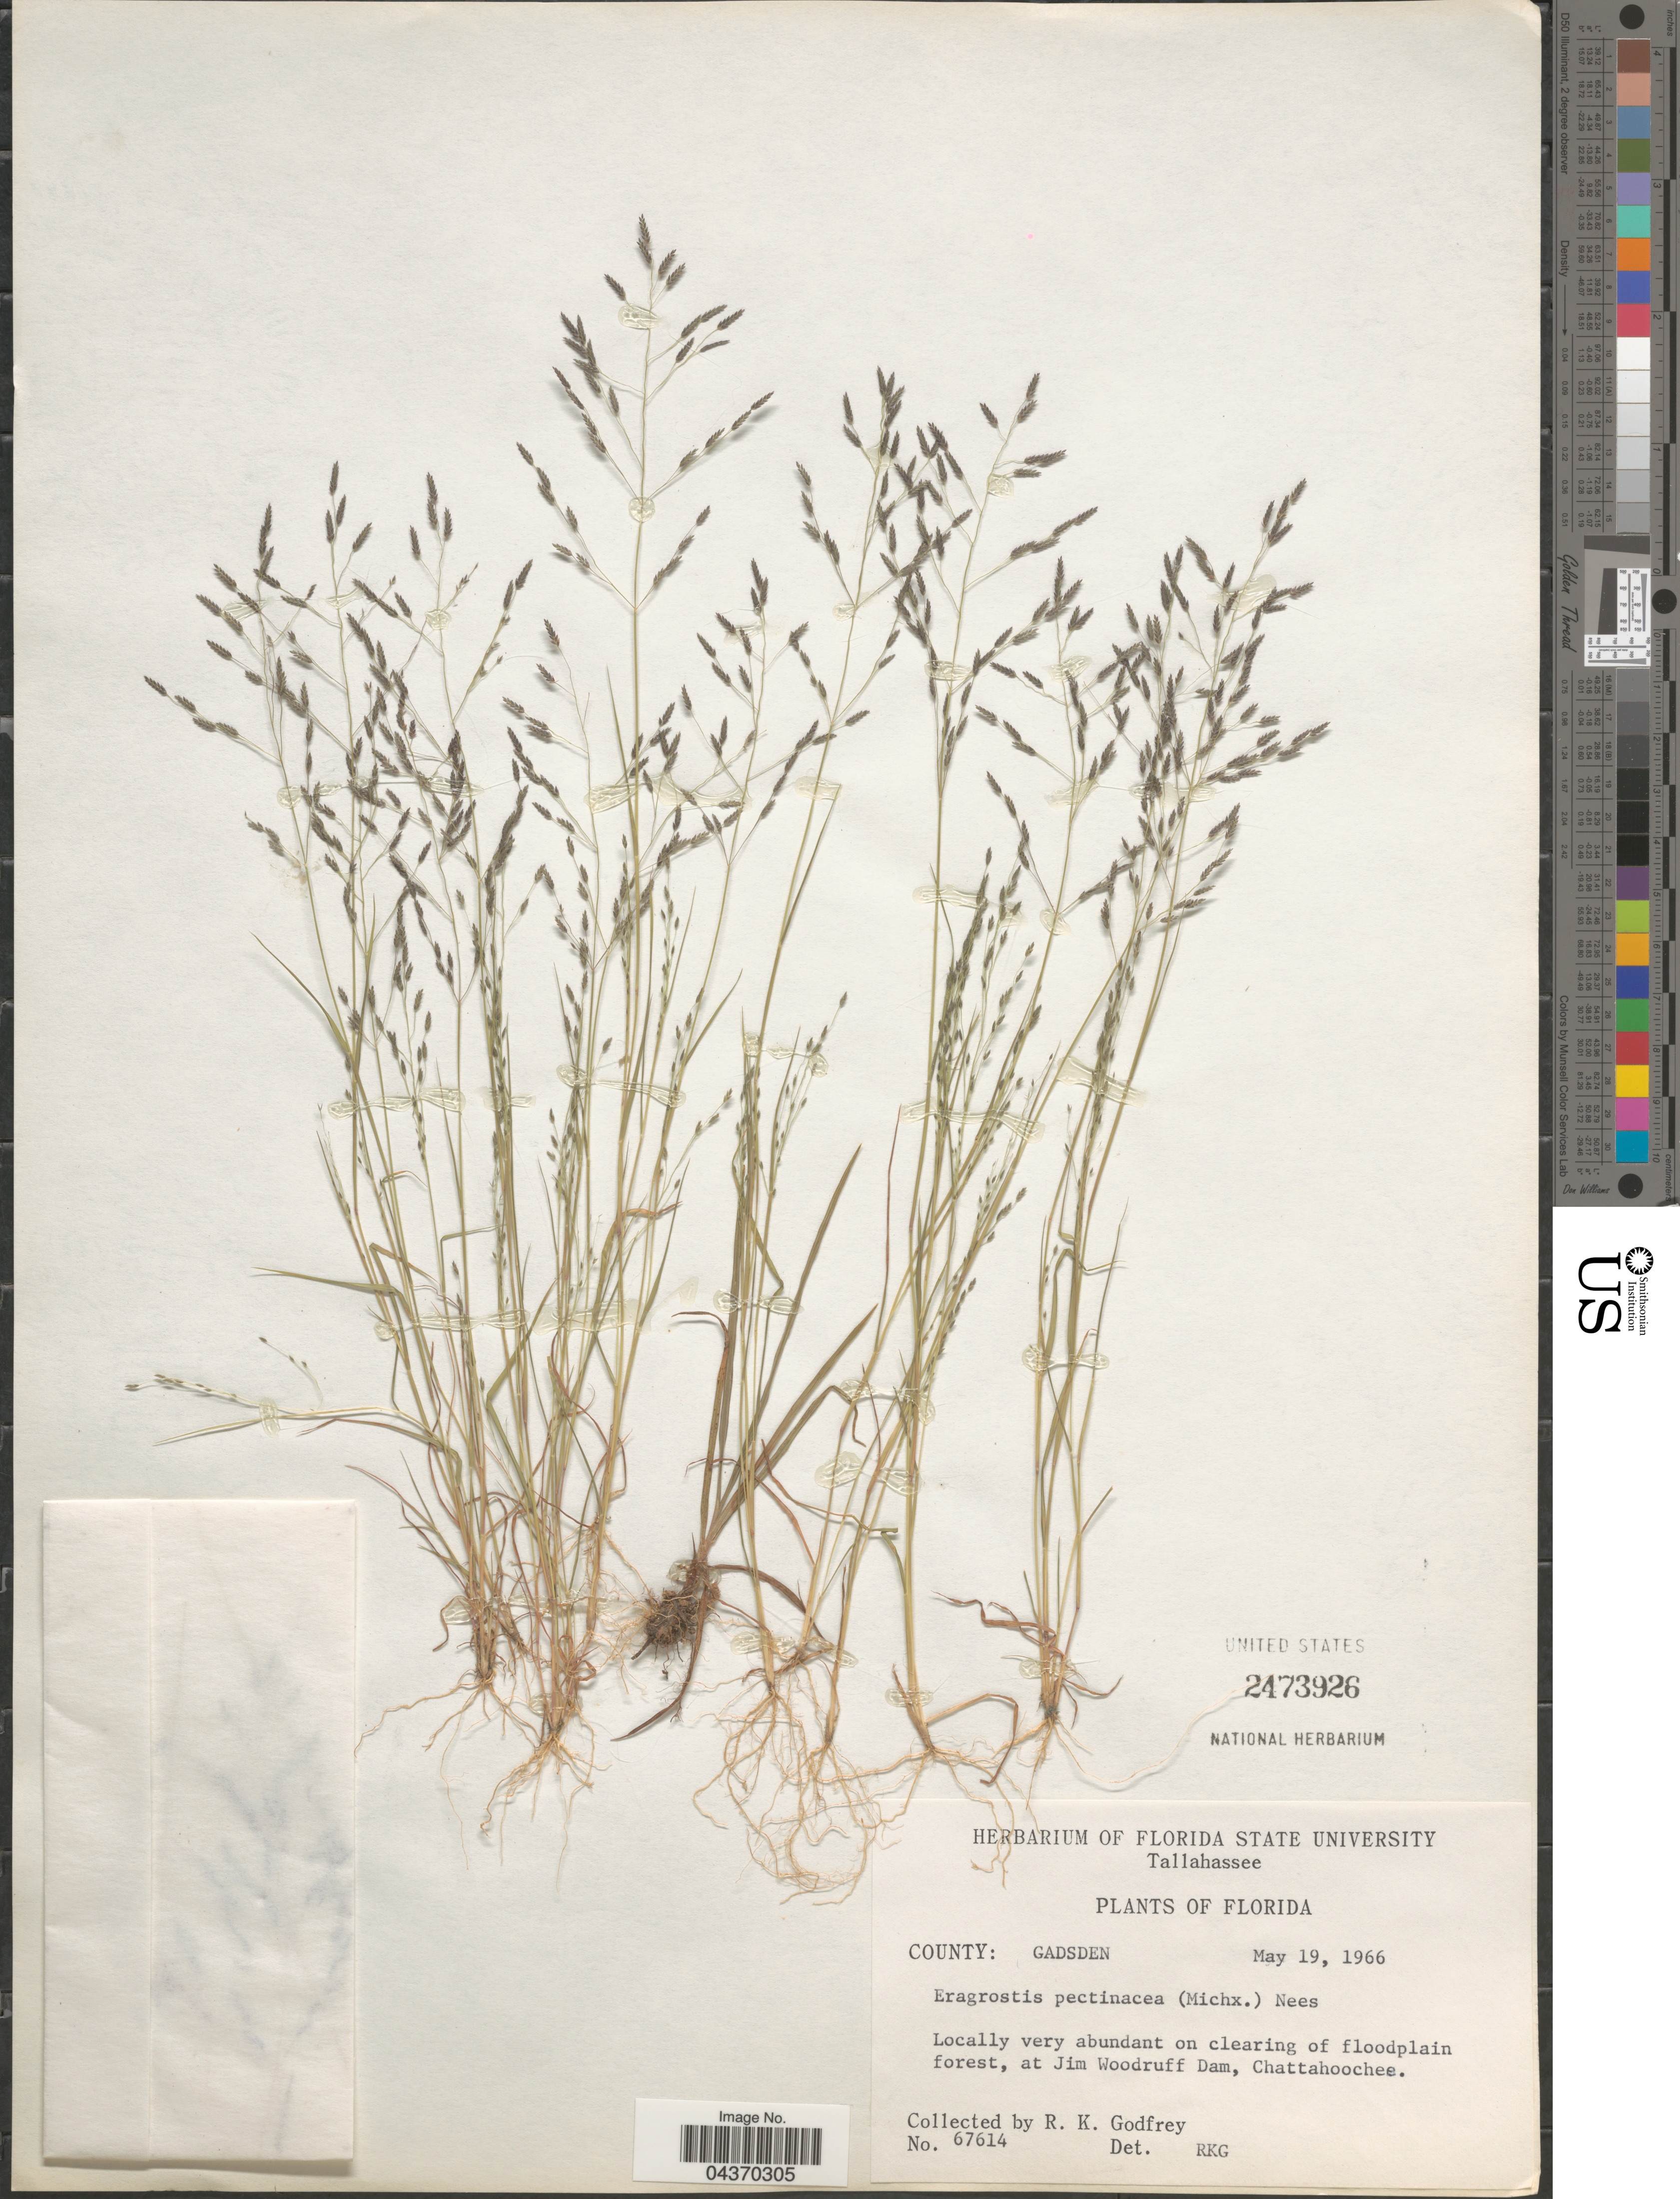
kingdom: Plantae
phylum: Tracheophyta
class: Liliopsida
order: Poales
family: Poaceae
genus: Eragrostis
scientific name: Eragrostis pectinacea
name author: (Michx.) Nees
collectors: R. K. Godfrey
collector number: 67614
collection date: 1966-05-19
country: United States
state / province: Florida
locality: County: Gadsden. Locally very abundant on clearing of floodplain forest, at Jim Woodruff Dam, Chattahoochee.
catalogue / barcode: US 2473926